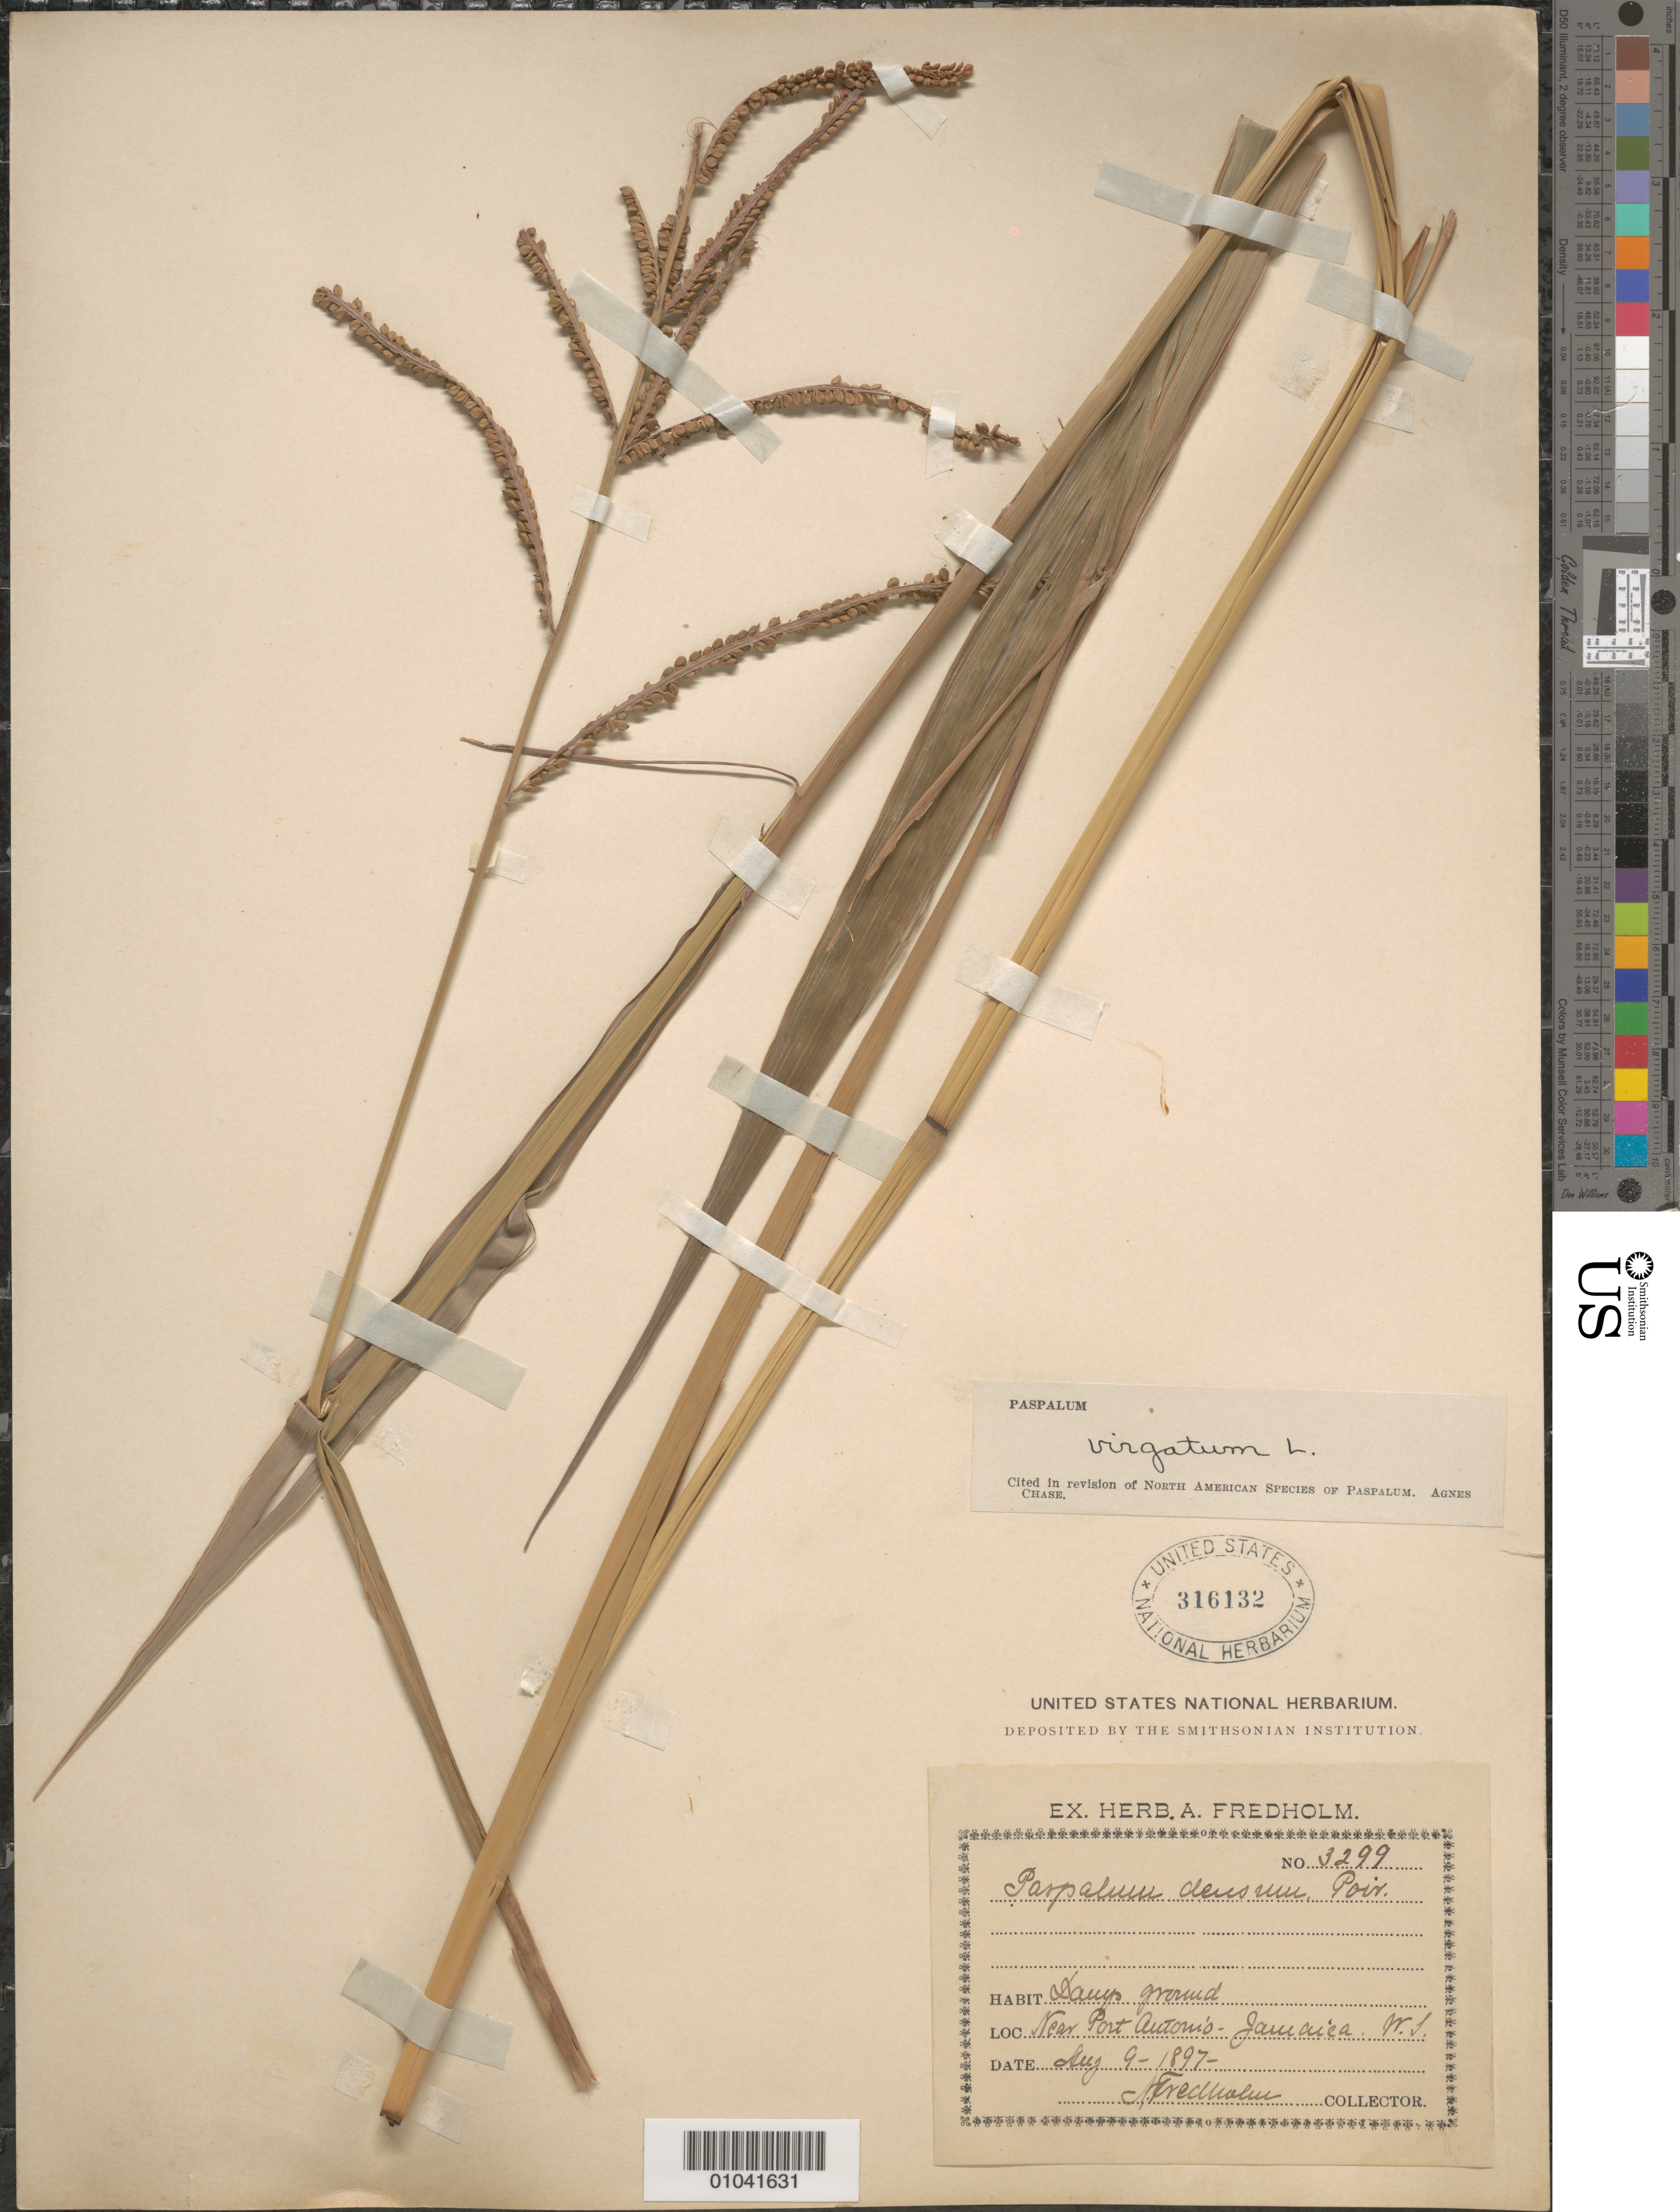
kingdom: Plantae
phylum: Tracheophyta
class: Liliopsida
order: Poales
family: Poaceae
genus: Paspalum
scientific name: Paspalum virgatum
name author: L.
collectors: A. Fredholm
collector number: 3299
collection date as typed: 09 Aug 1897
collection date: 1897-08-09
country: Jamaica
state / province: Portland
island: Jamaica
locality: Near Port Antonio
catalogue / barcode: US 316132